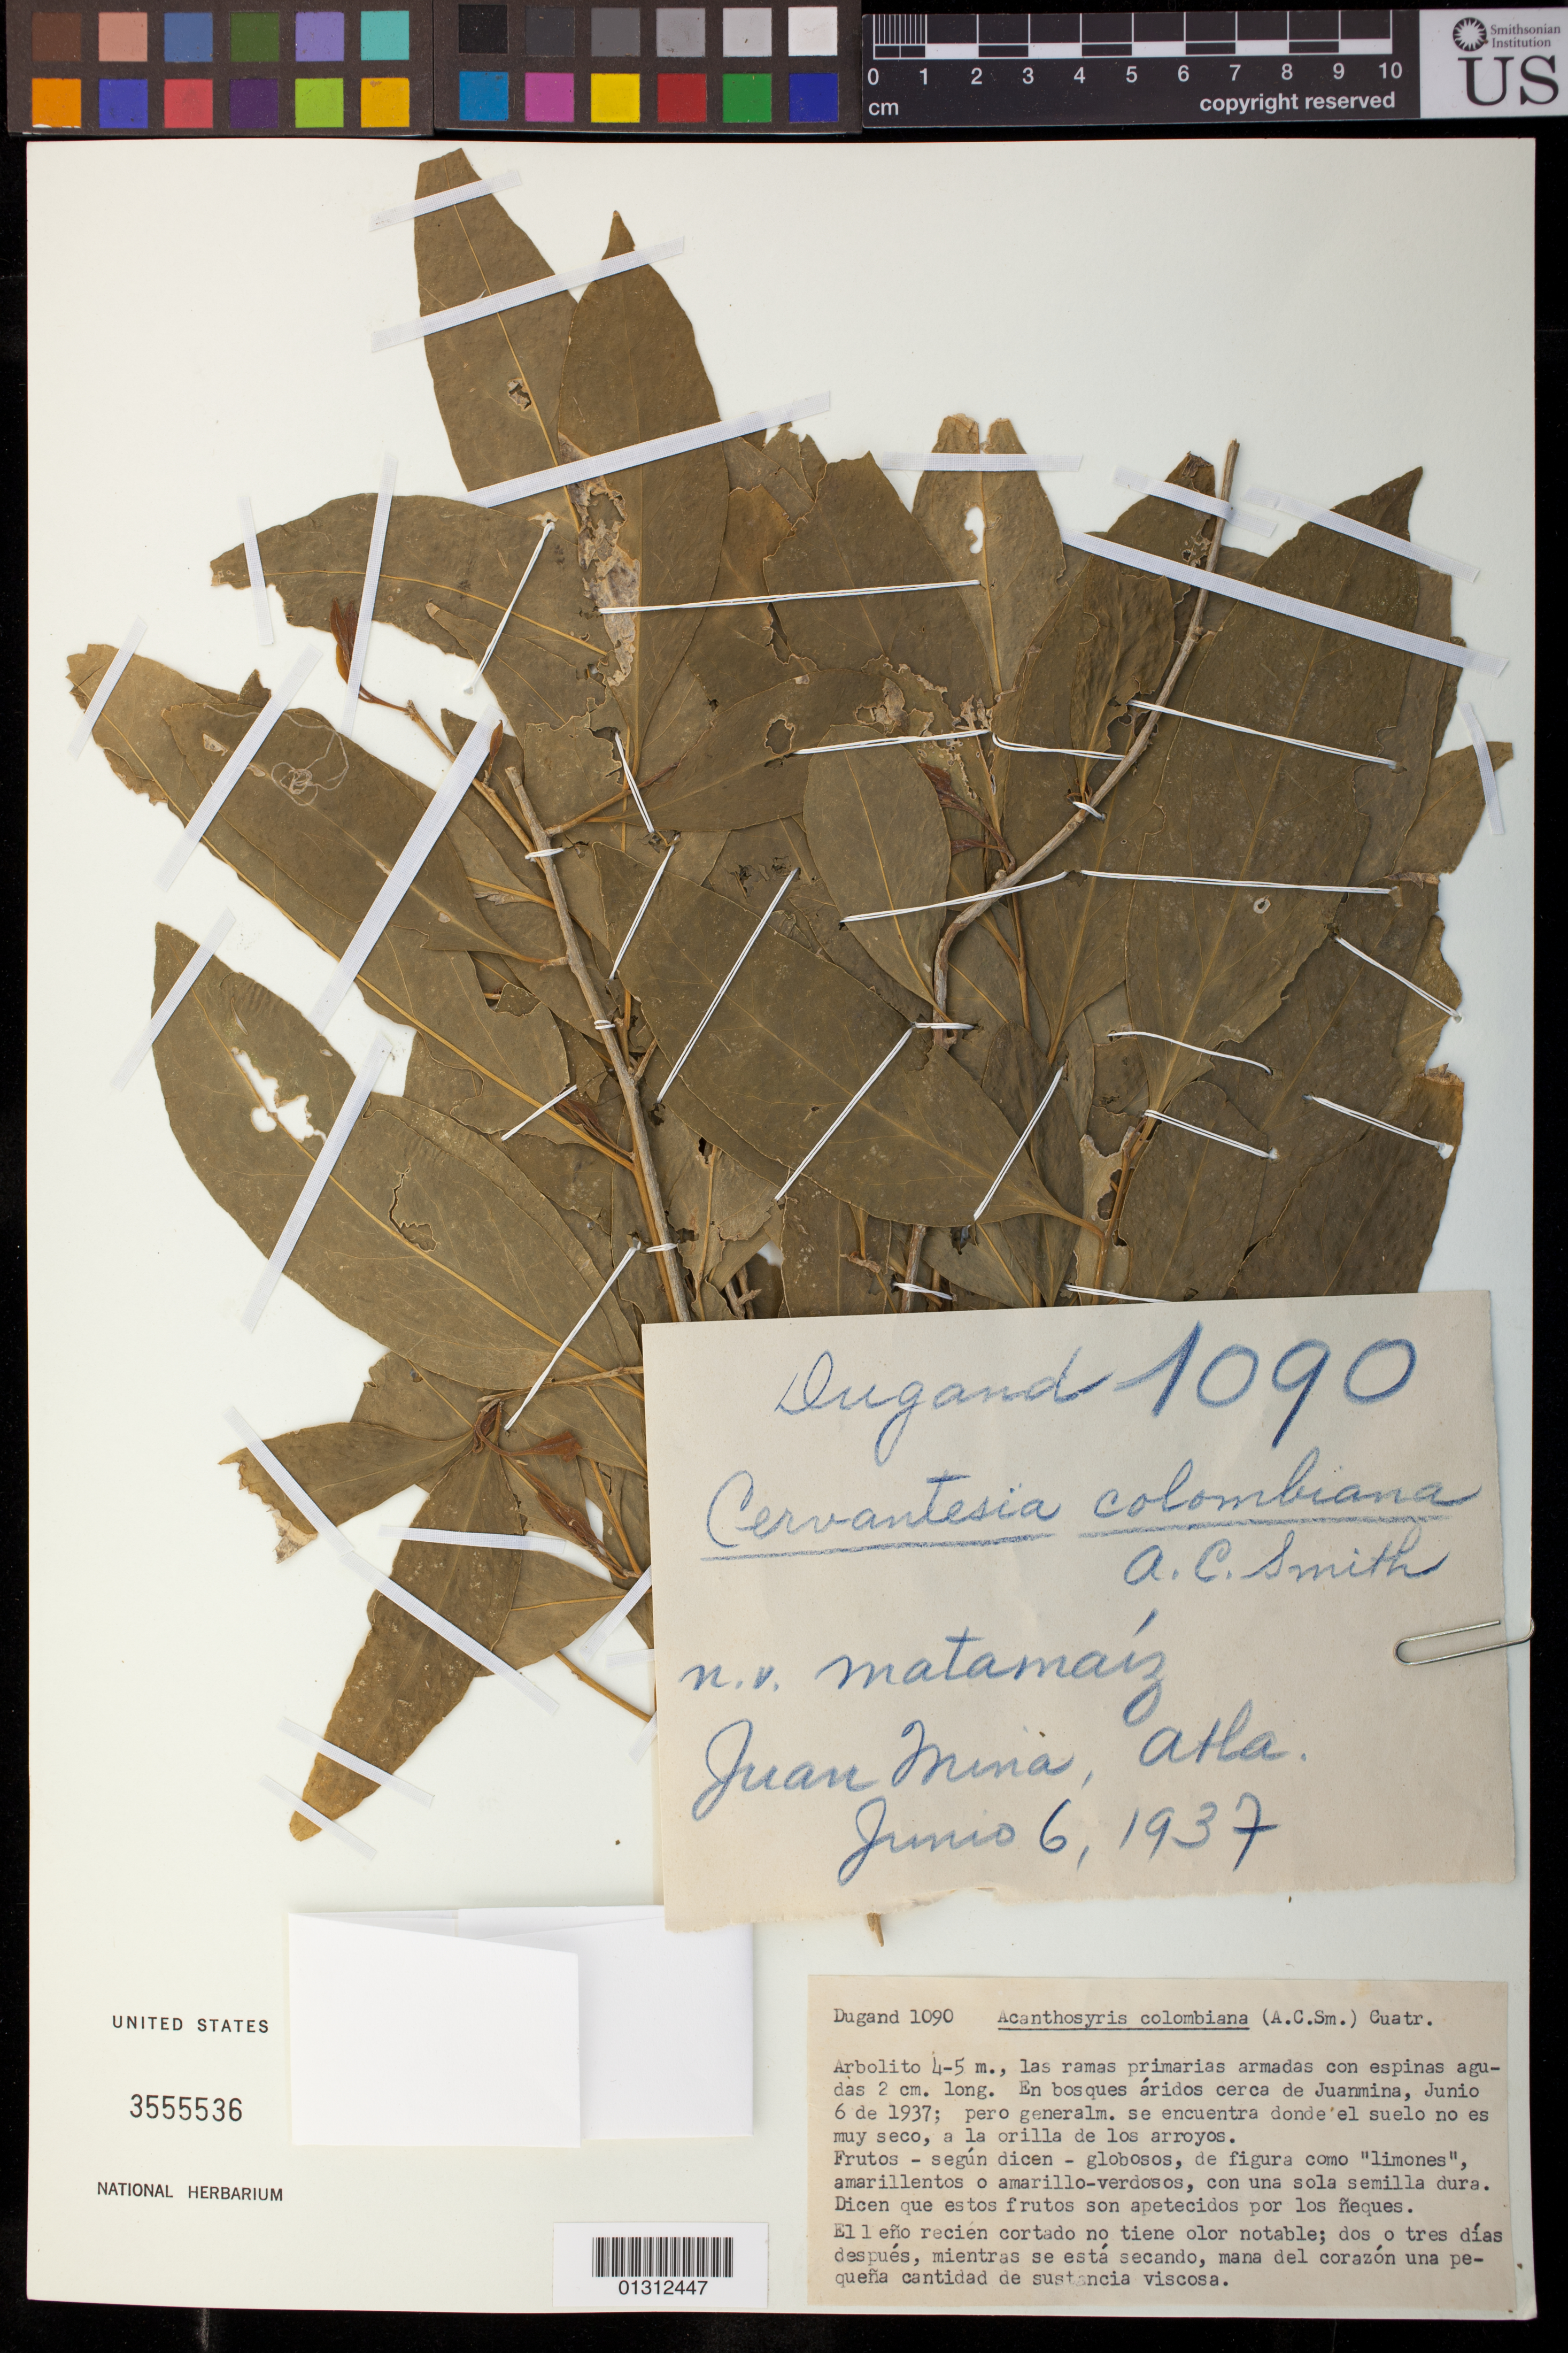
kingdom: Plantae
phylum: Tracheophyta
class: Magnoliopsida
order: Santalales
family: Cervantesiaceae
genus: Cervantesia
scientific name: Cervantesia colombiana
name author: A.C. Sm.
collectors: Dugand, --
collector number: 1090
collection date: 1937-06-06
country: Colombia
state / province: Atlantico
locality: Juan Mina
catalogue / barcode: US 3555536